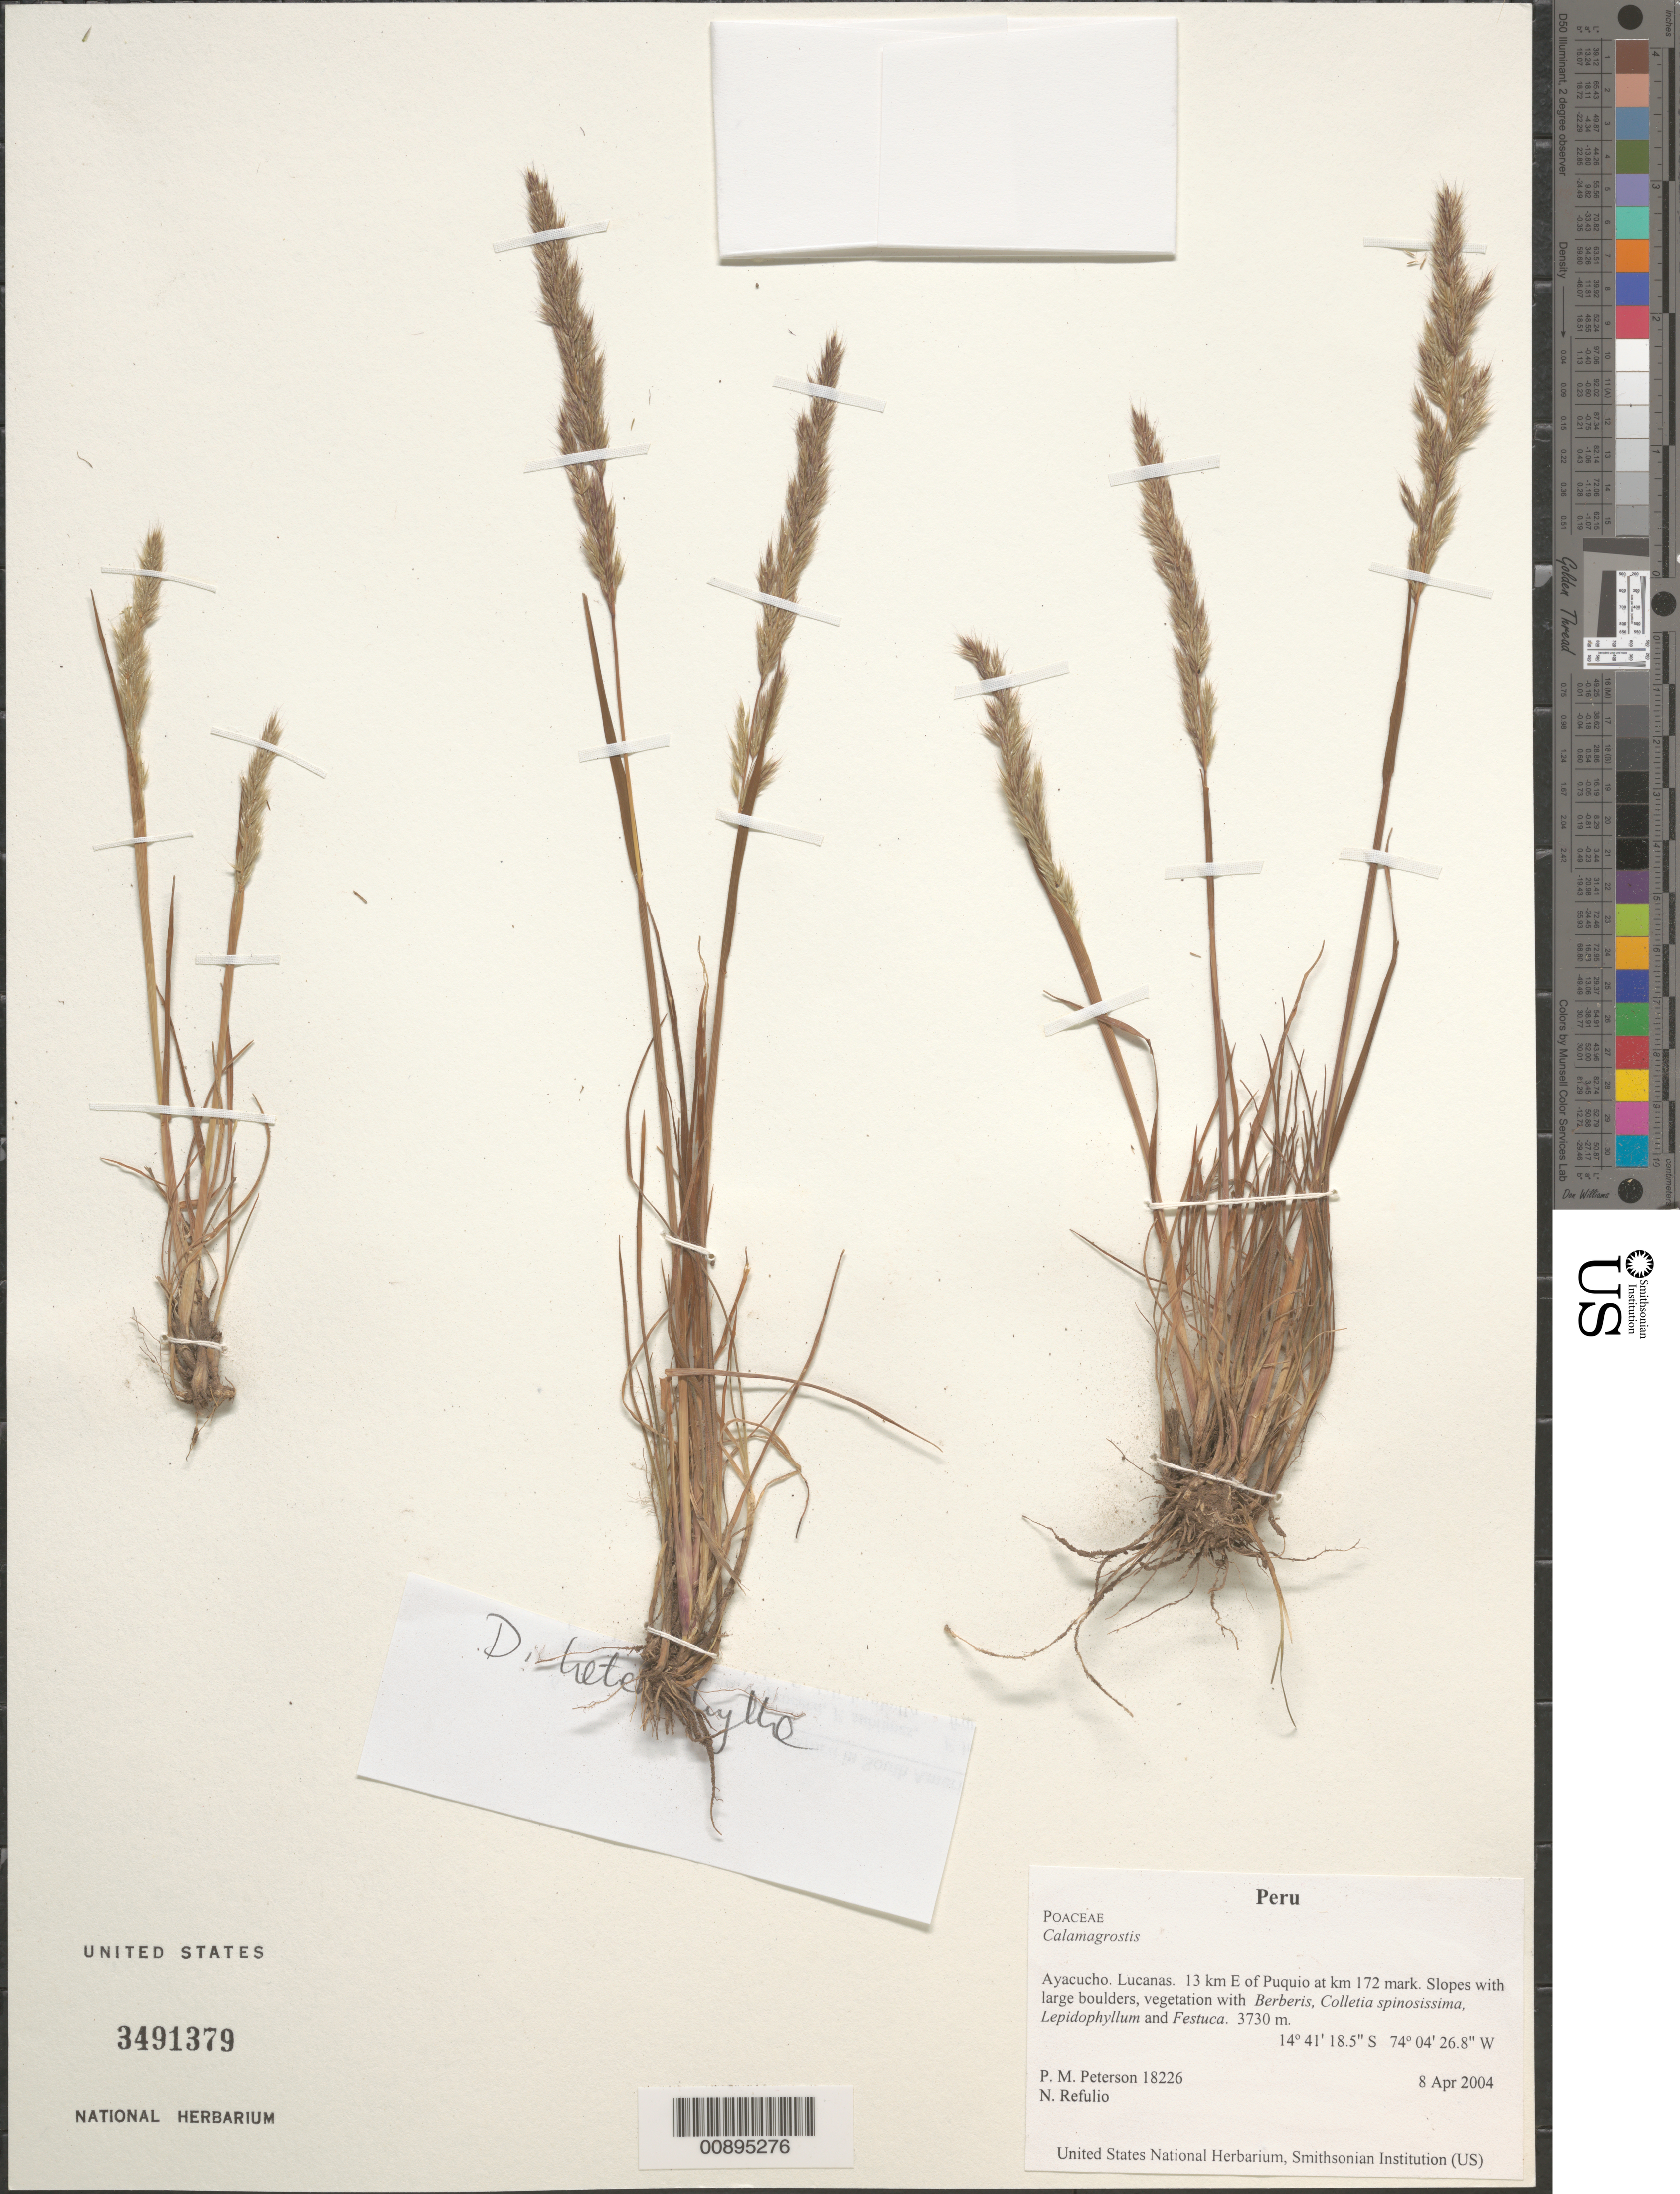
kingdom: Plantae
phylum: Tracheophyta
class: Liliopsida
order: Poales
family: Poaceae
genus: Calamagrostis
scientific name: Calamagrostis sp.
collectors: P. M. Peterson & N. Refulio-Rodríguez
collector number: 18226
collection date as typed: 08 Apr 2004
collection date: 2004-04-08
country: Peru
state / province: Ayacucho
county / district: Lucanas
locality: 13 km E of Puquio at km 172 mark. Slopes with large boulders, vegetation with Berberis, Colletia spinosissima, Lepidophyllum and Festuca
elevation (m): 3730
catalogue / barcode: US 3491379